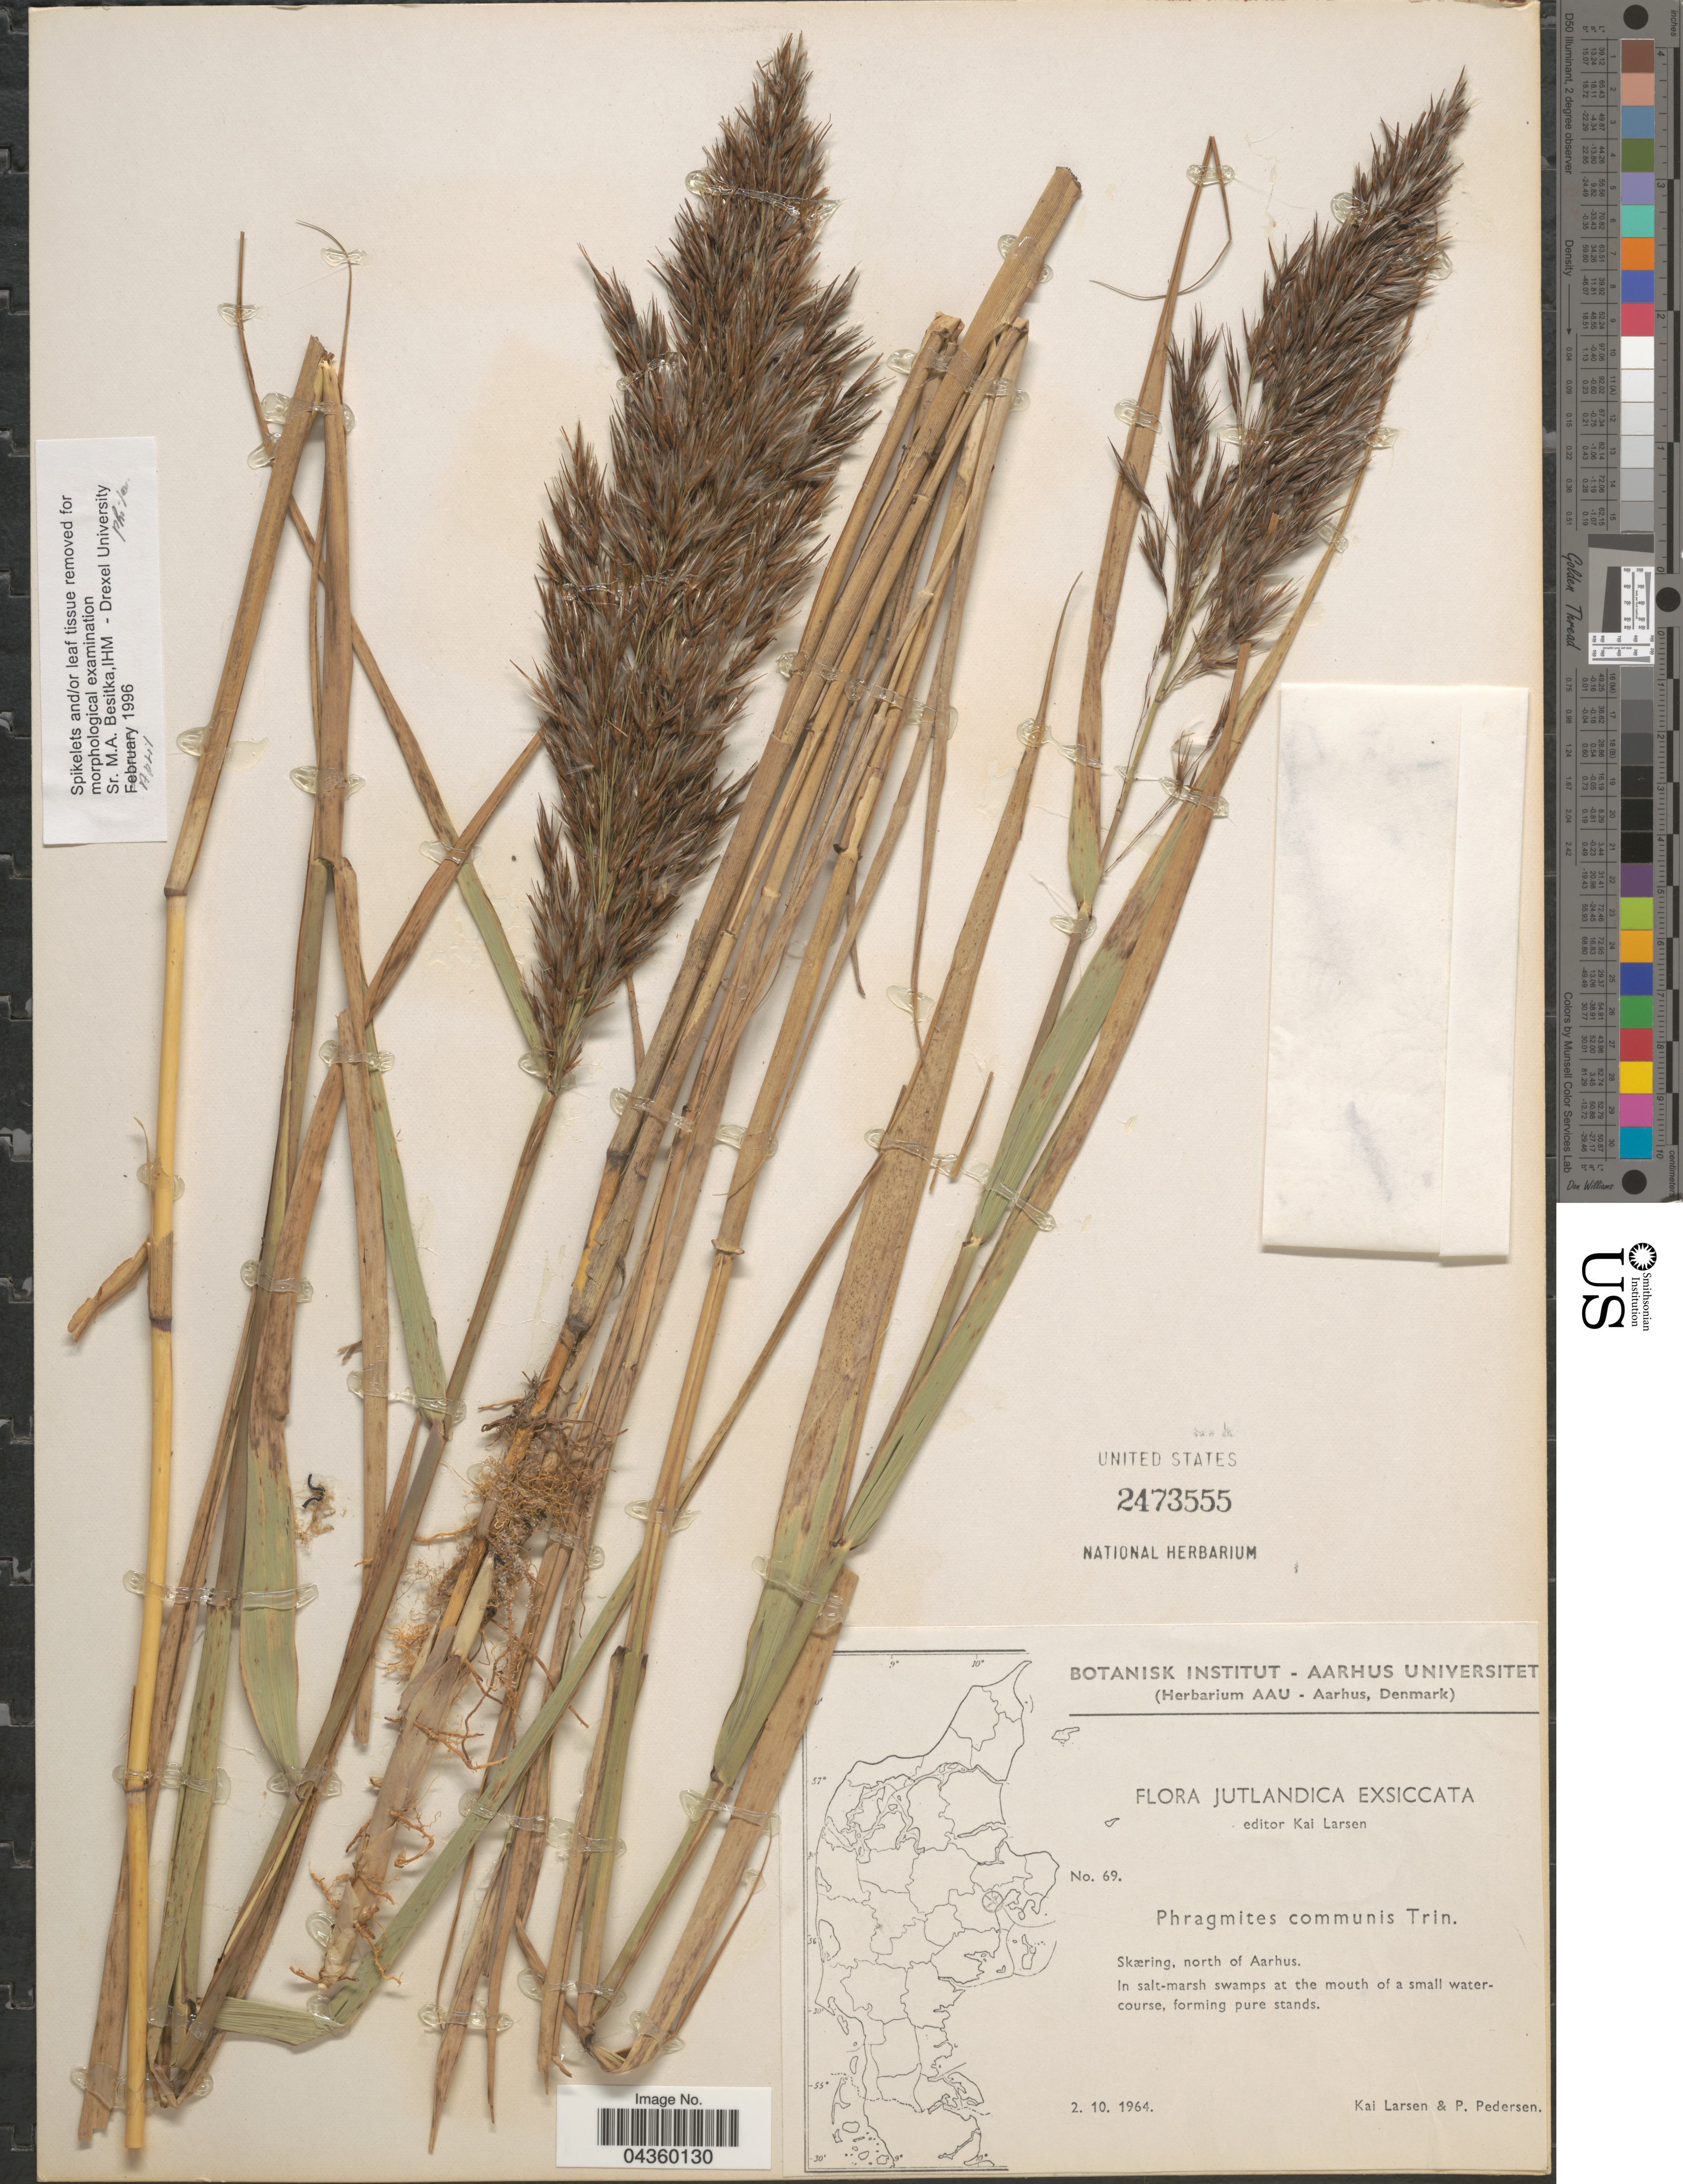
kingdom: Plantae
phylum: Tracheophyta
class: Liliopsida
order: Poales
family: Poaceae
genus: Phragmites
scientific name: Phragmites australis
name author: (Cav.) Trin. ex Steud.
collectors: K. Larsen & P. Pedersen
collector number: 69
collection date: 1964-10-02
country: Denmark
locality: Jutlandica. Skæring, north of Aarhus.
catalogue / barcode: US 2473555